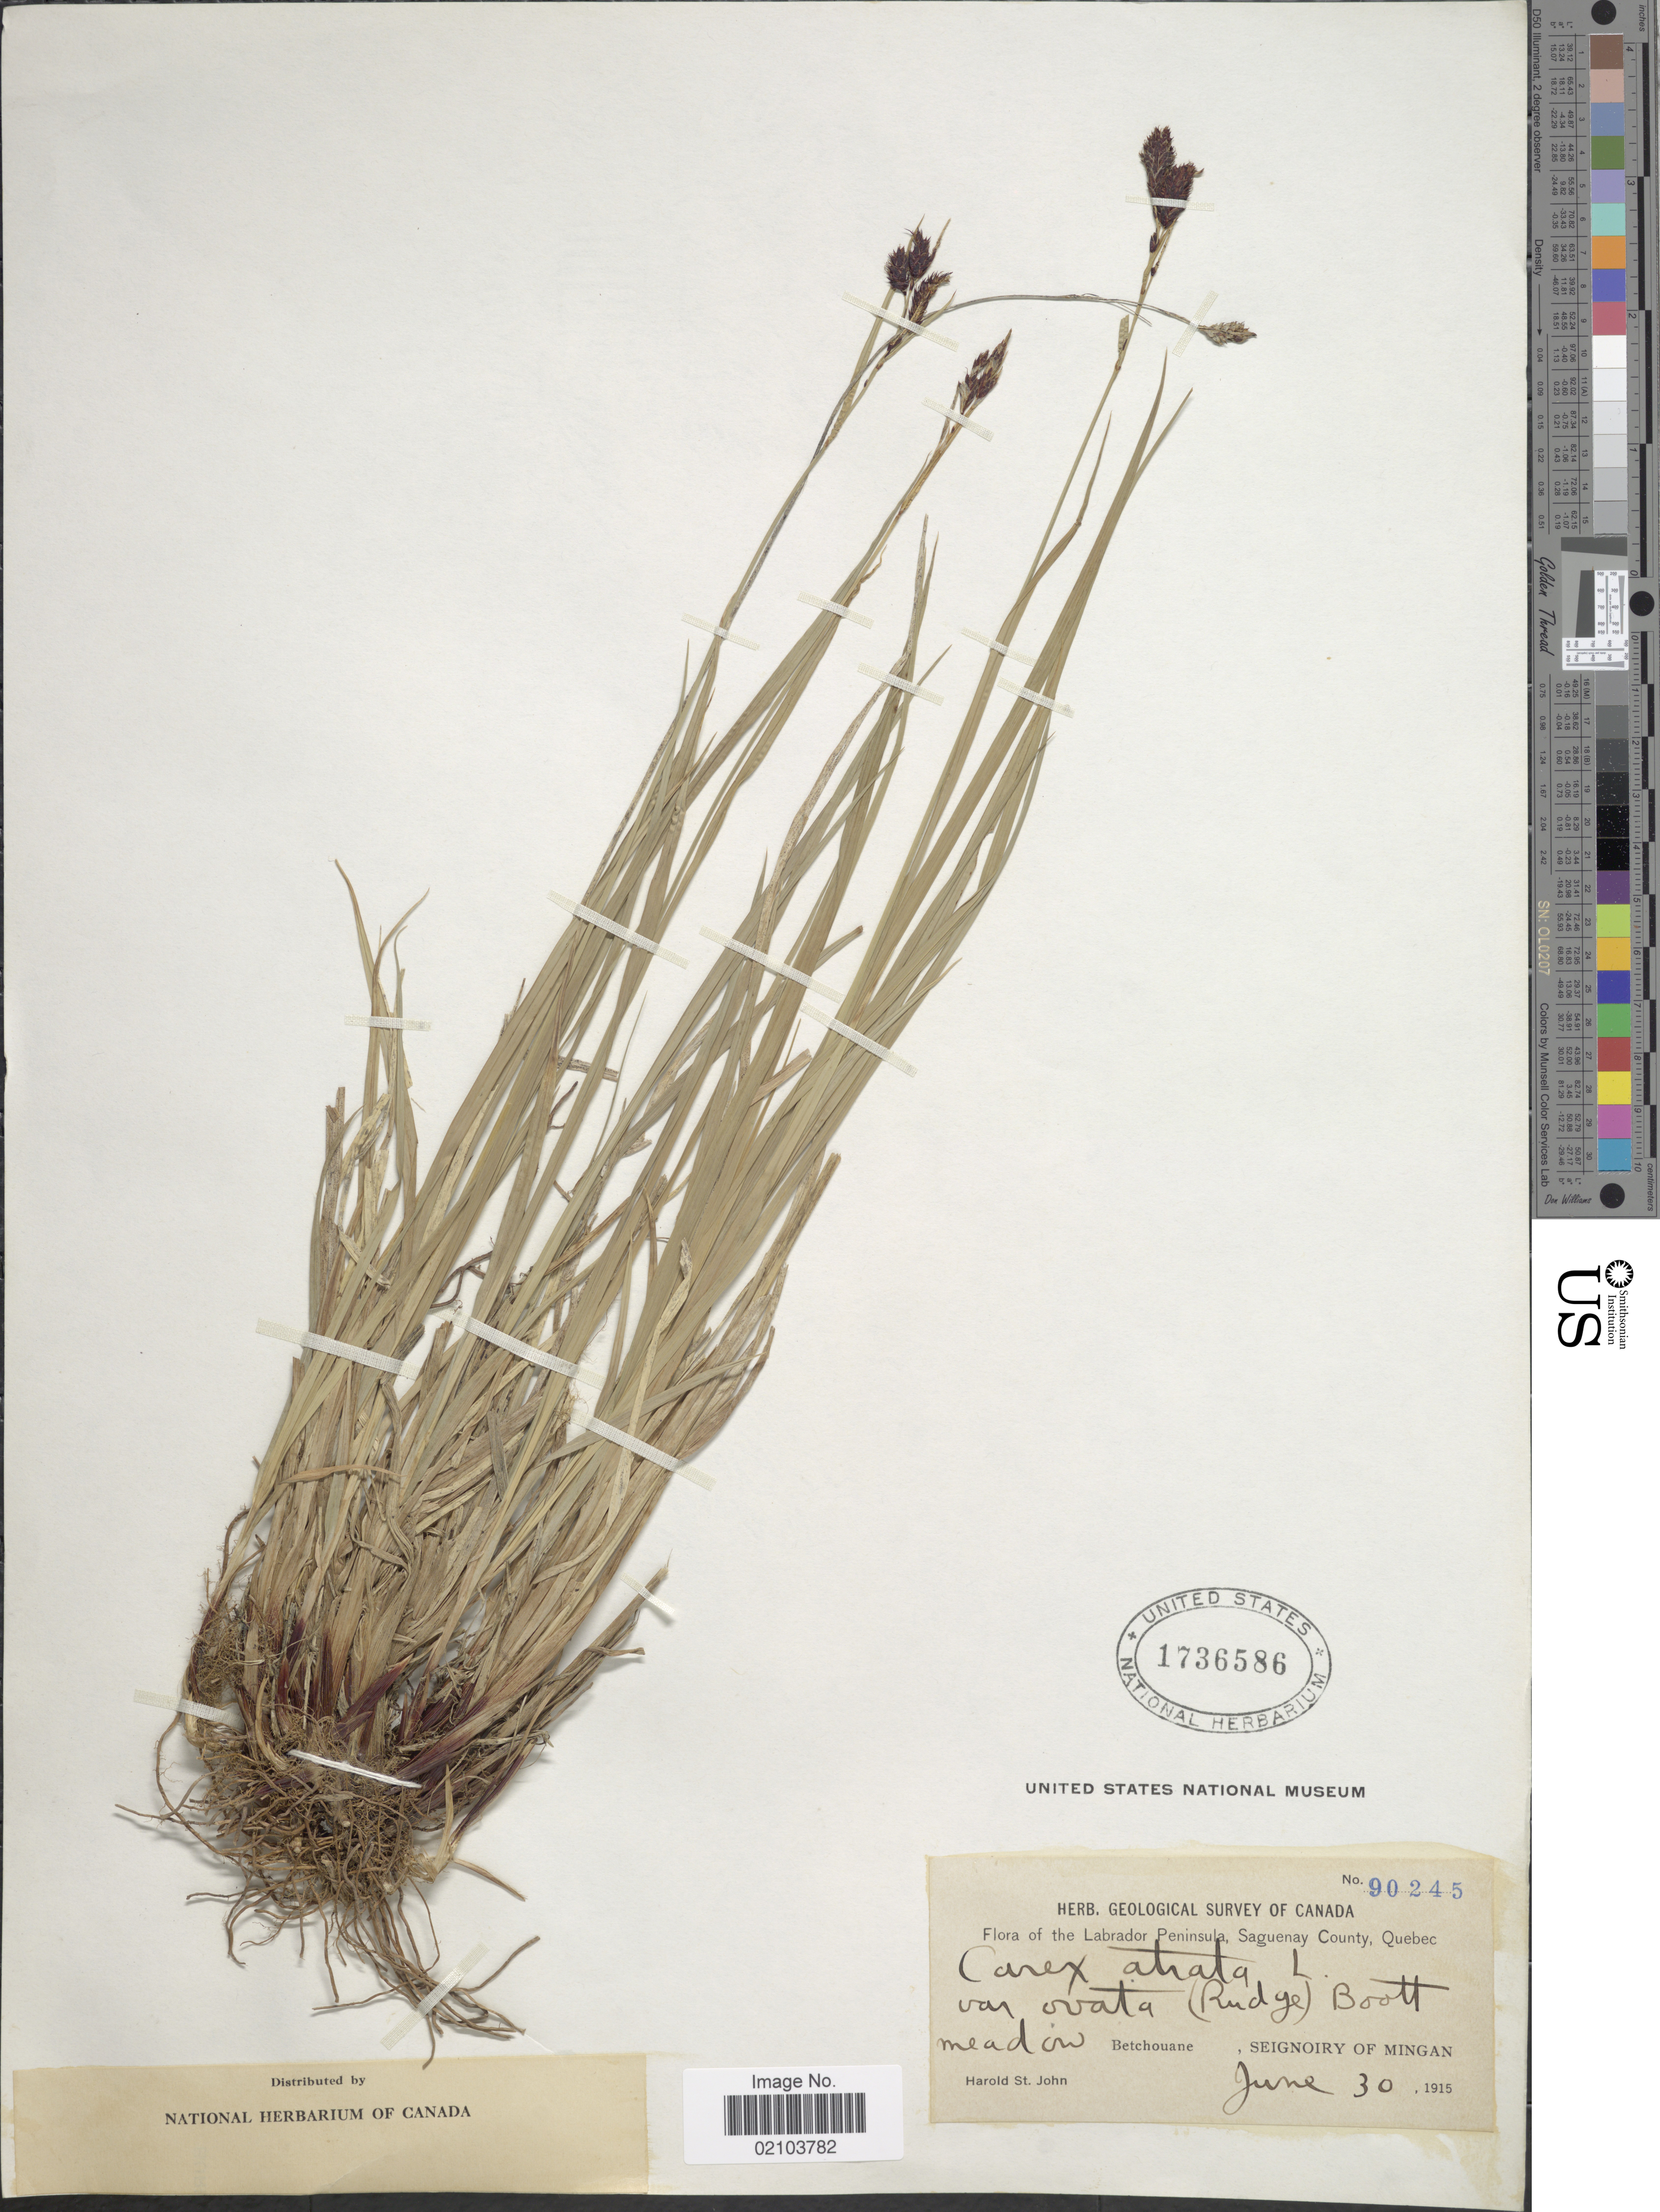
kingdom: Plantae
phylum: Tracheophyta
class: Liliopsida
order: Poales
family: Cyperaceae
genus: Carex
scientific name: Carex atrata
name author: L.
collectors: H. St. John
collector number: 90245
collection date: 1915-06-30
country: Canada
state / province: Quebec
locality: Labrador Peninsula, Saguenay County. Betchouane, Seignoiry of Mingan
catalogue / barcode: US 1736586